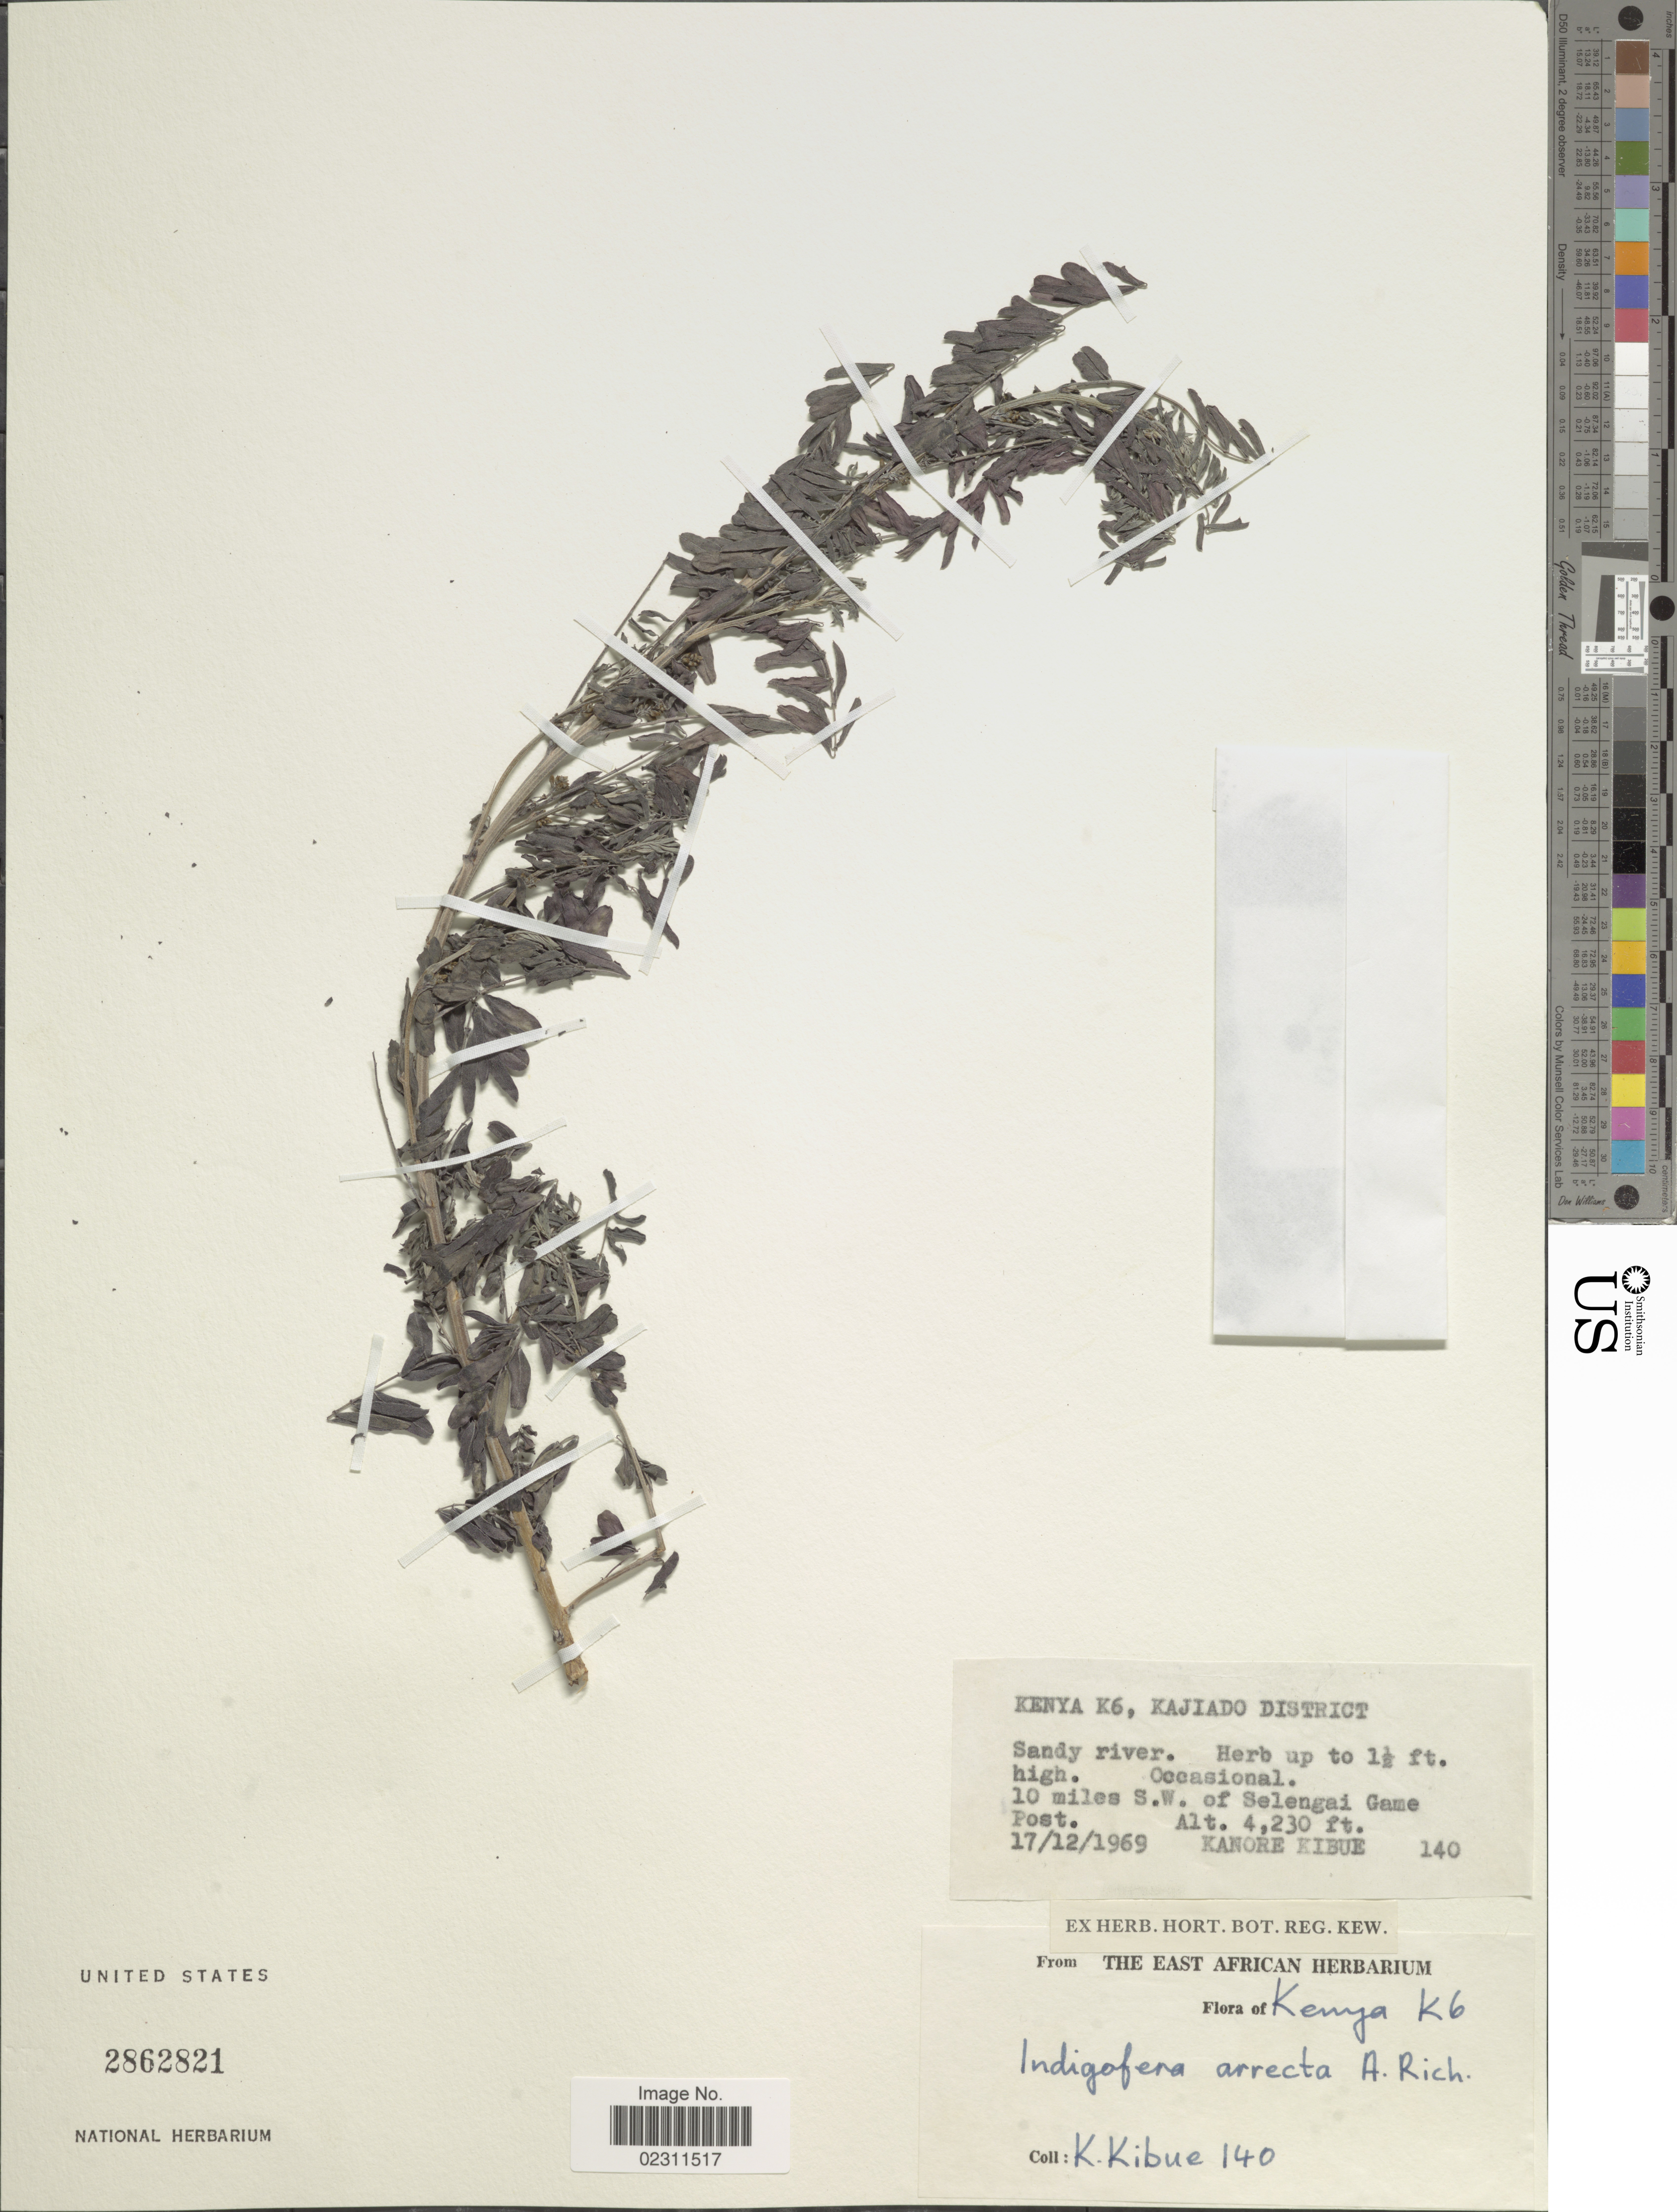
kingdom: Plantae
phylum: Tracheophyta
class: Magnoliopsida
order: Fabales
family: Fabaceae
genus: Indigofera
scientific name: Indigofera arrecta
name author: Hochst. ex A. Rich.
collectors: K. Kibue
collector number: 140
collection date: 1969-12-17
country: Kenya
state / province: Kajiado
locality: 10 miles S.W. of Selengai Game Post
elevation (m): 1289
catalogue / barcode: US 2862821